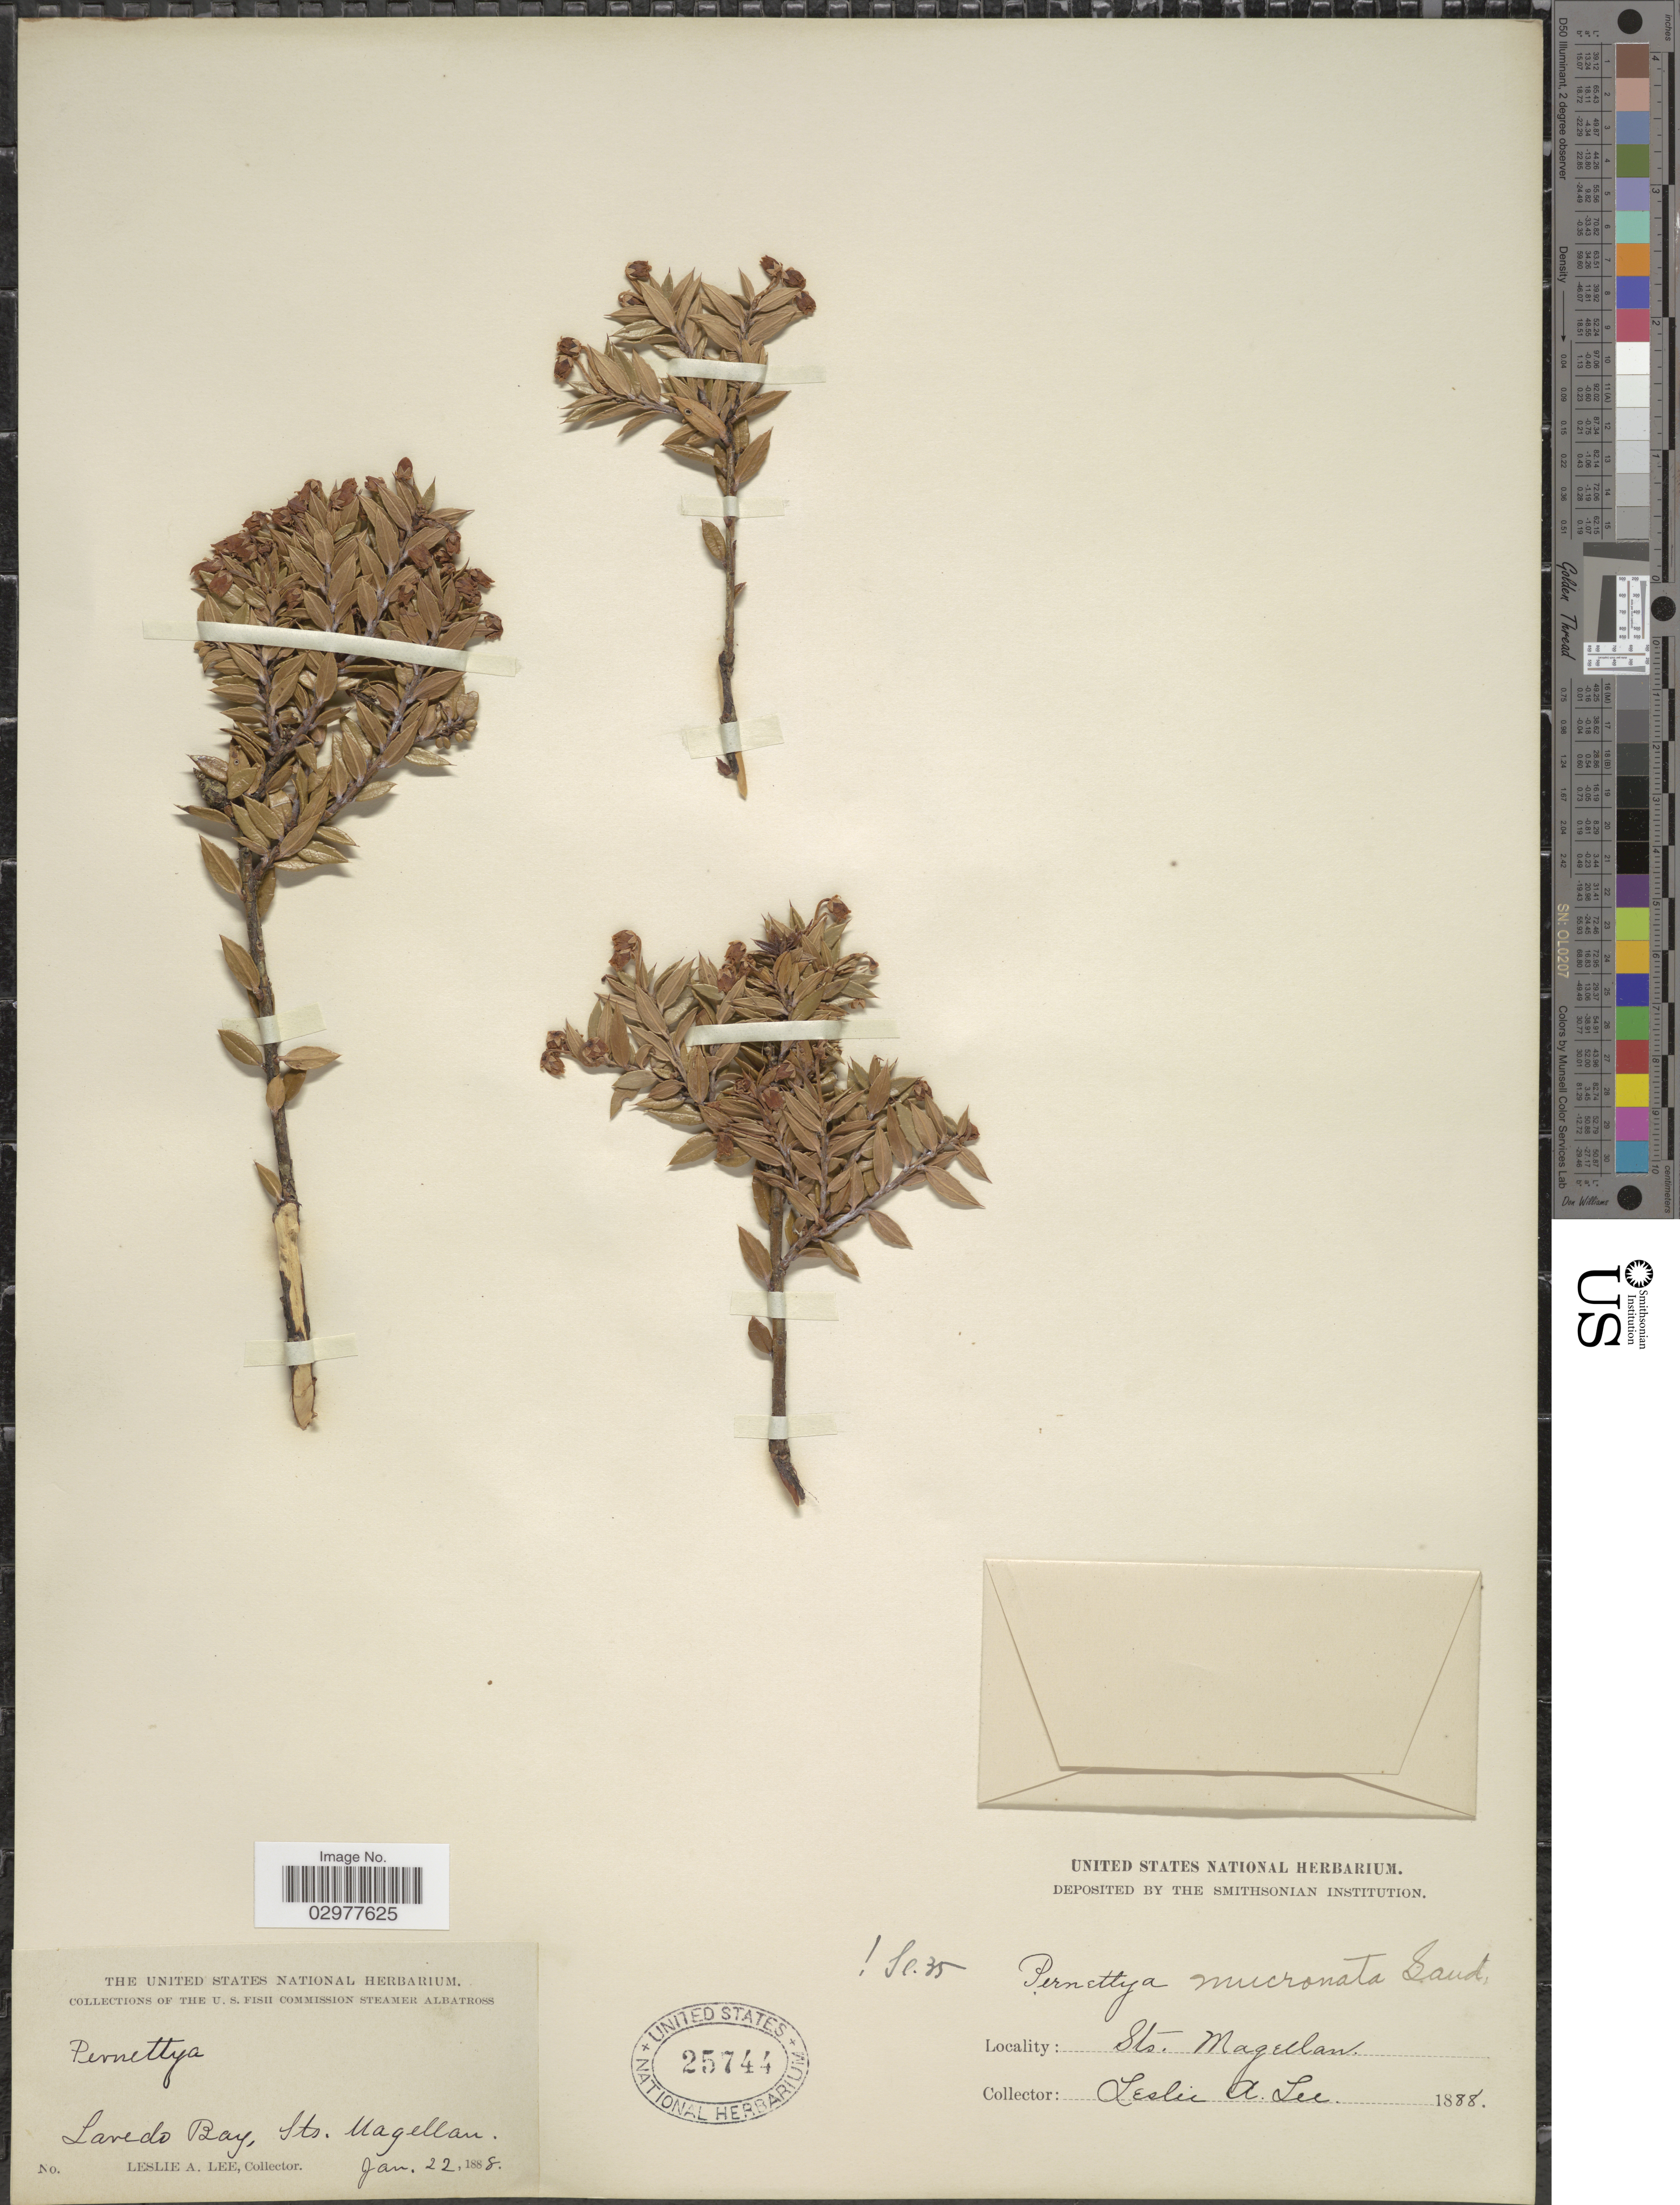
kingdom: Plantae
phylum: Tracheophyta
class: Magnoliopsida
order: Ericales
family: Ericaceae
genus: Pernettya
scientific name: Pernettya mucronata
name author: (L. f.) Gaudich. ex A. Spreng.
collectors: L. Lee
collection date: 1888-01-22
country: Chile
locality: Lavedo Bay, Sts. Magellan.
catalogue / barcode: US 25744